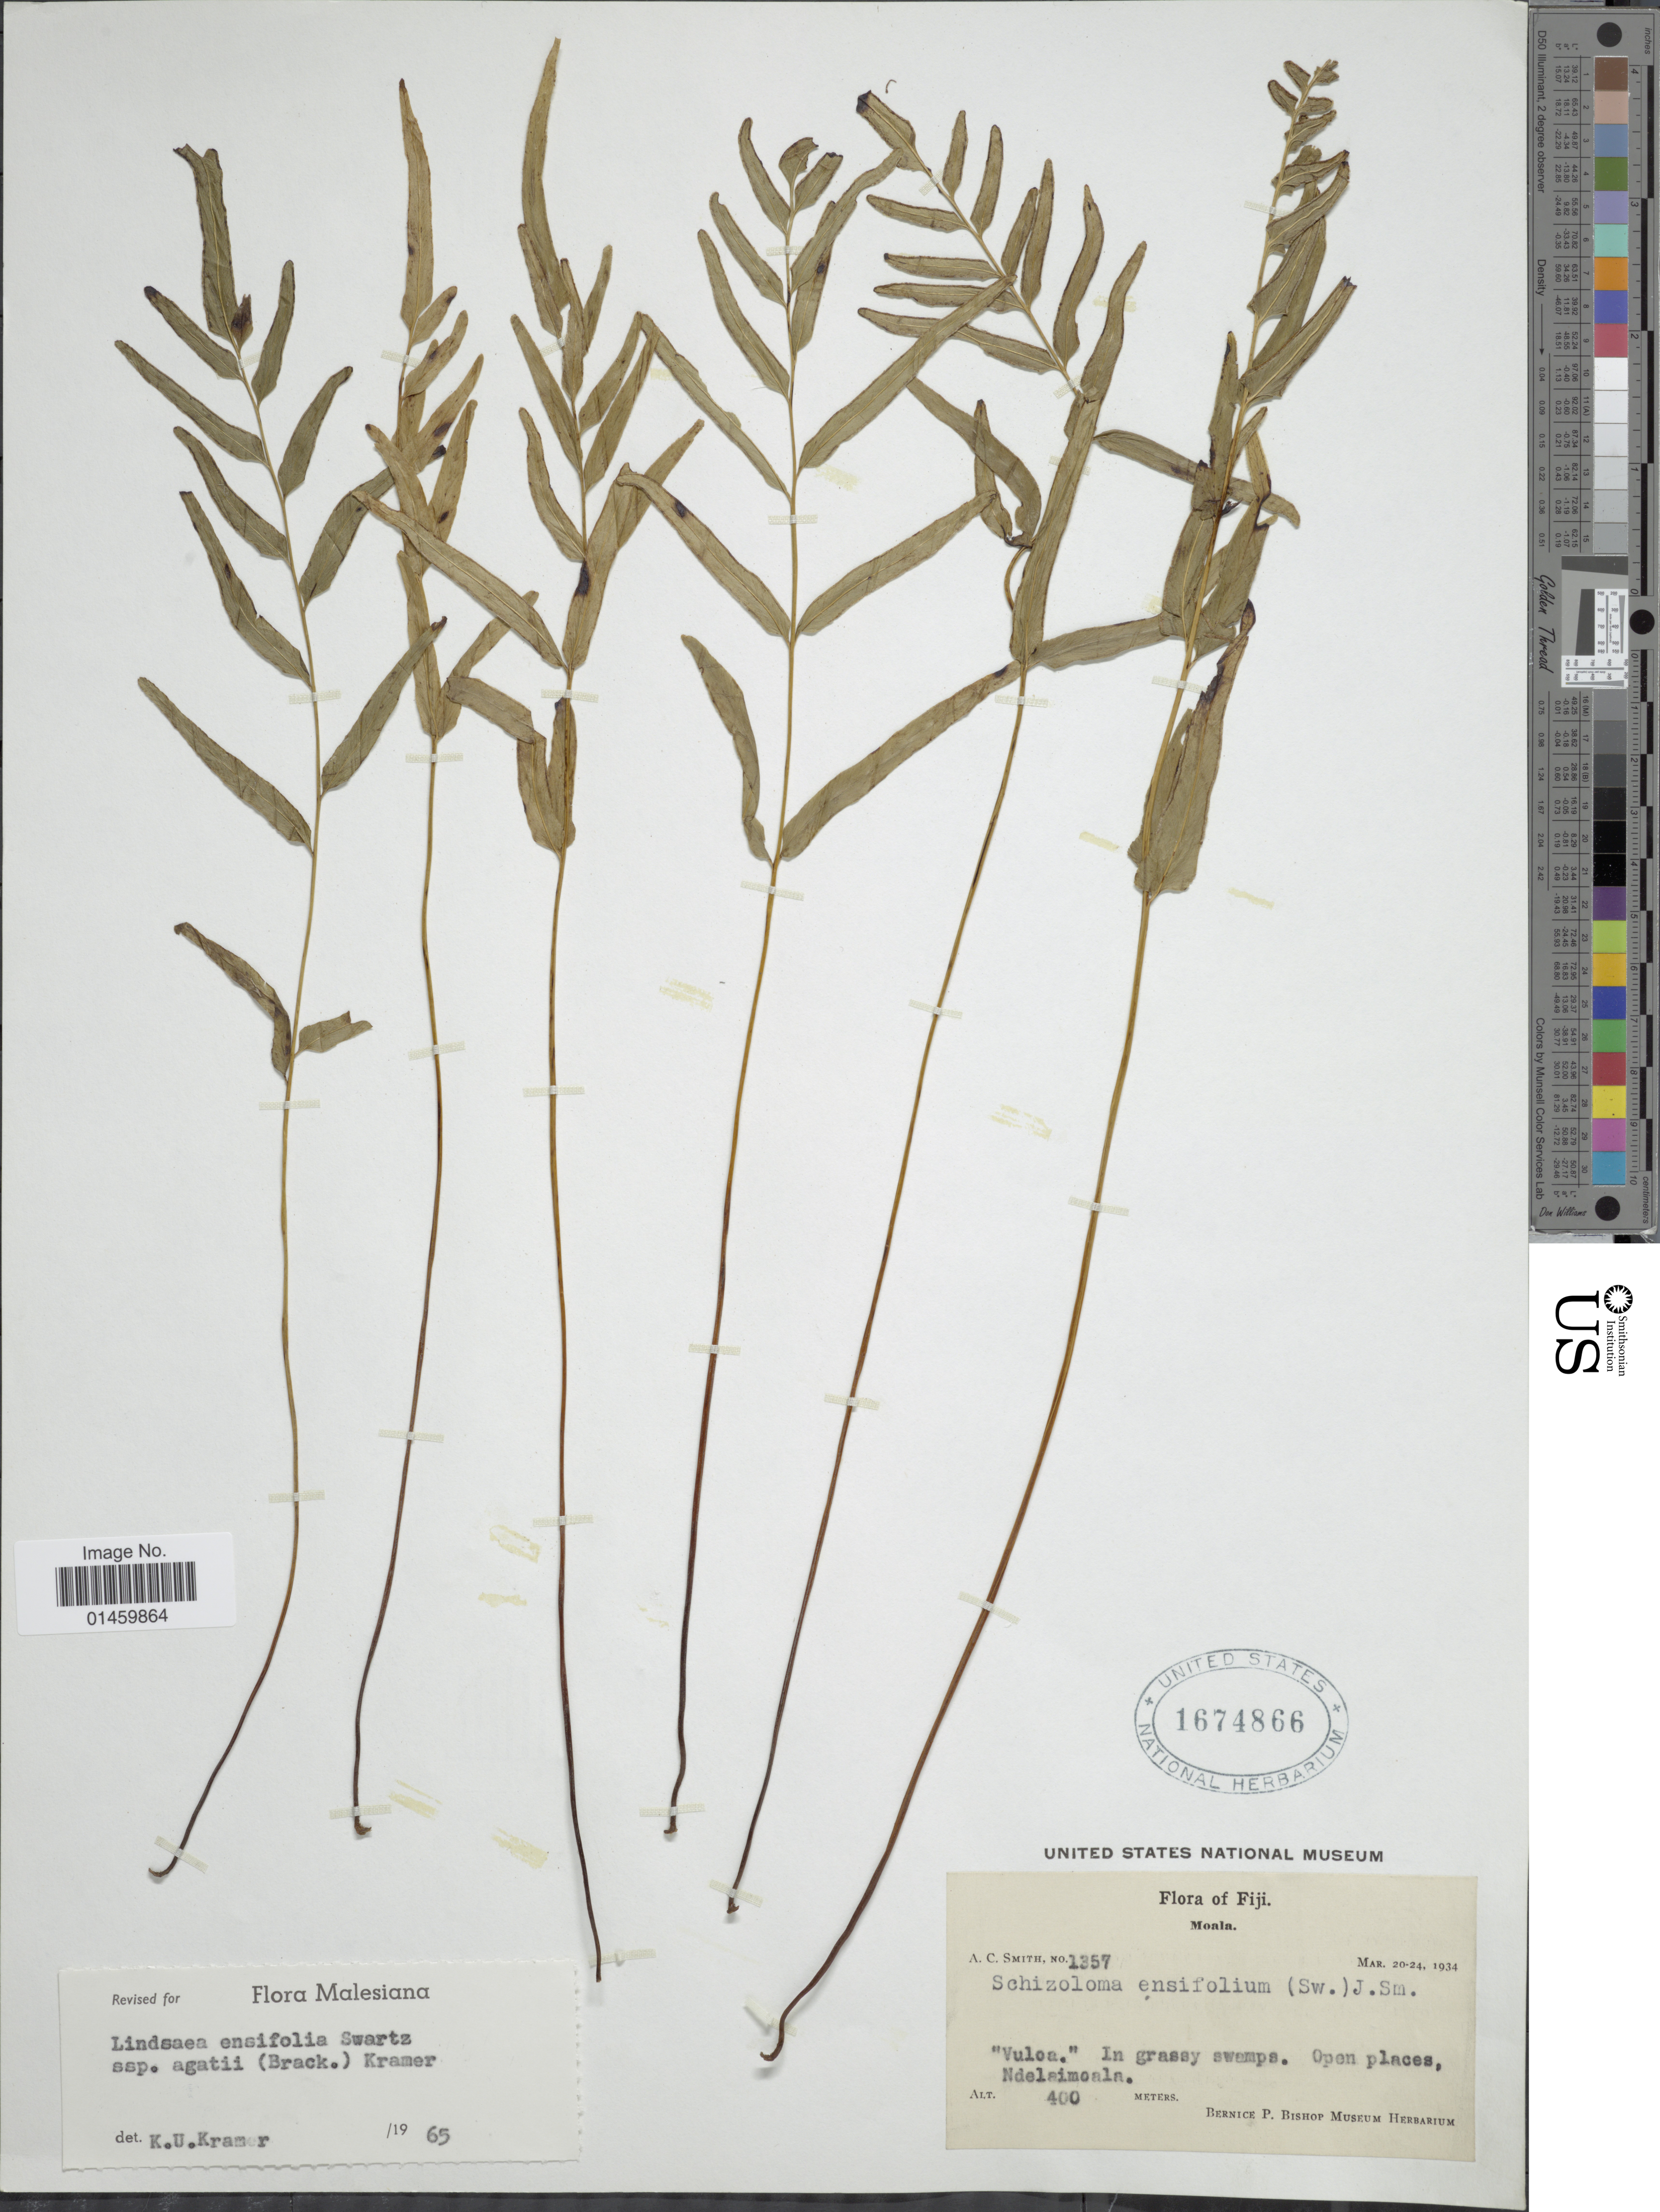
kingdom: Plantae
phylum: Tracheophyta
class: Polypodiopsida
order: Polypodiales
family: Lindsaeaceae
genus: Lindsaea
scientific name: Lindsaea ensifolia subsp. agatii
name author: (Brack.) K.U. Kramer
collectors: A. C. Smith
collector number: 1357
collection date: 1934-03-20/1934-03-24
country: Fiji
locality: Moala. 'Vuloa.' Ndelaimoala.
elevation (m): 400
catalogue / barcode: US 1674866